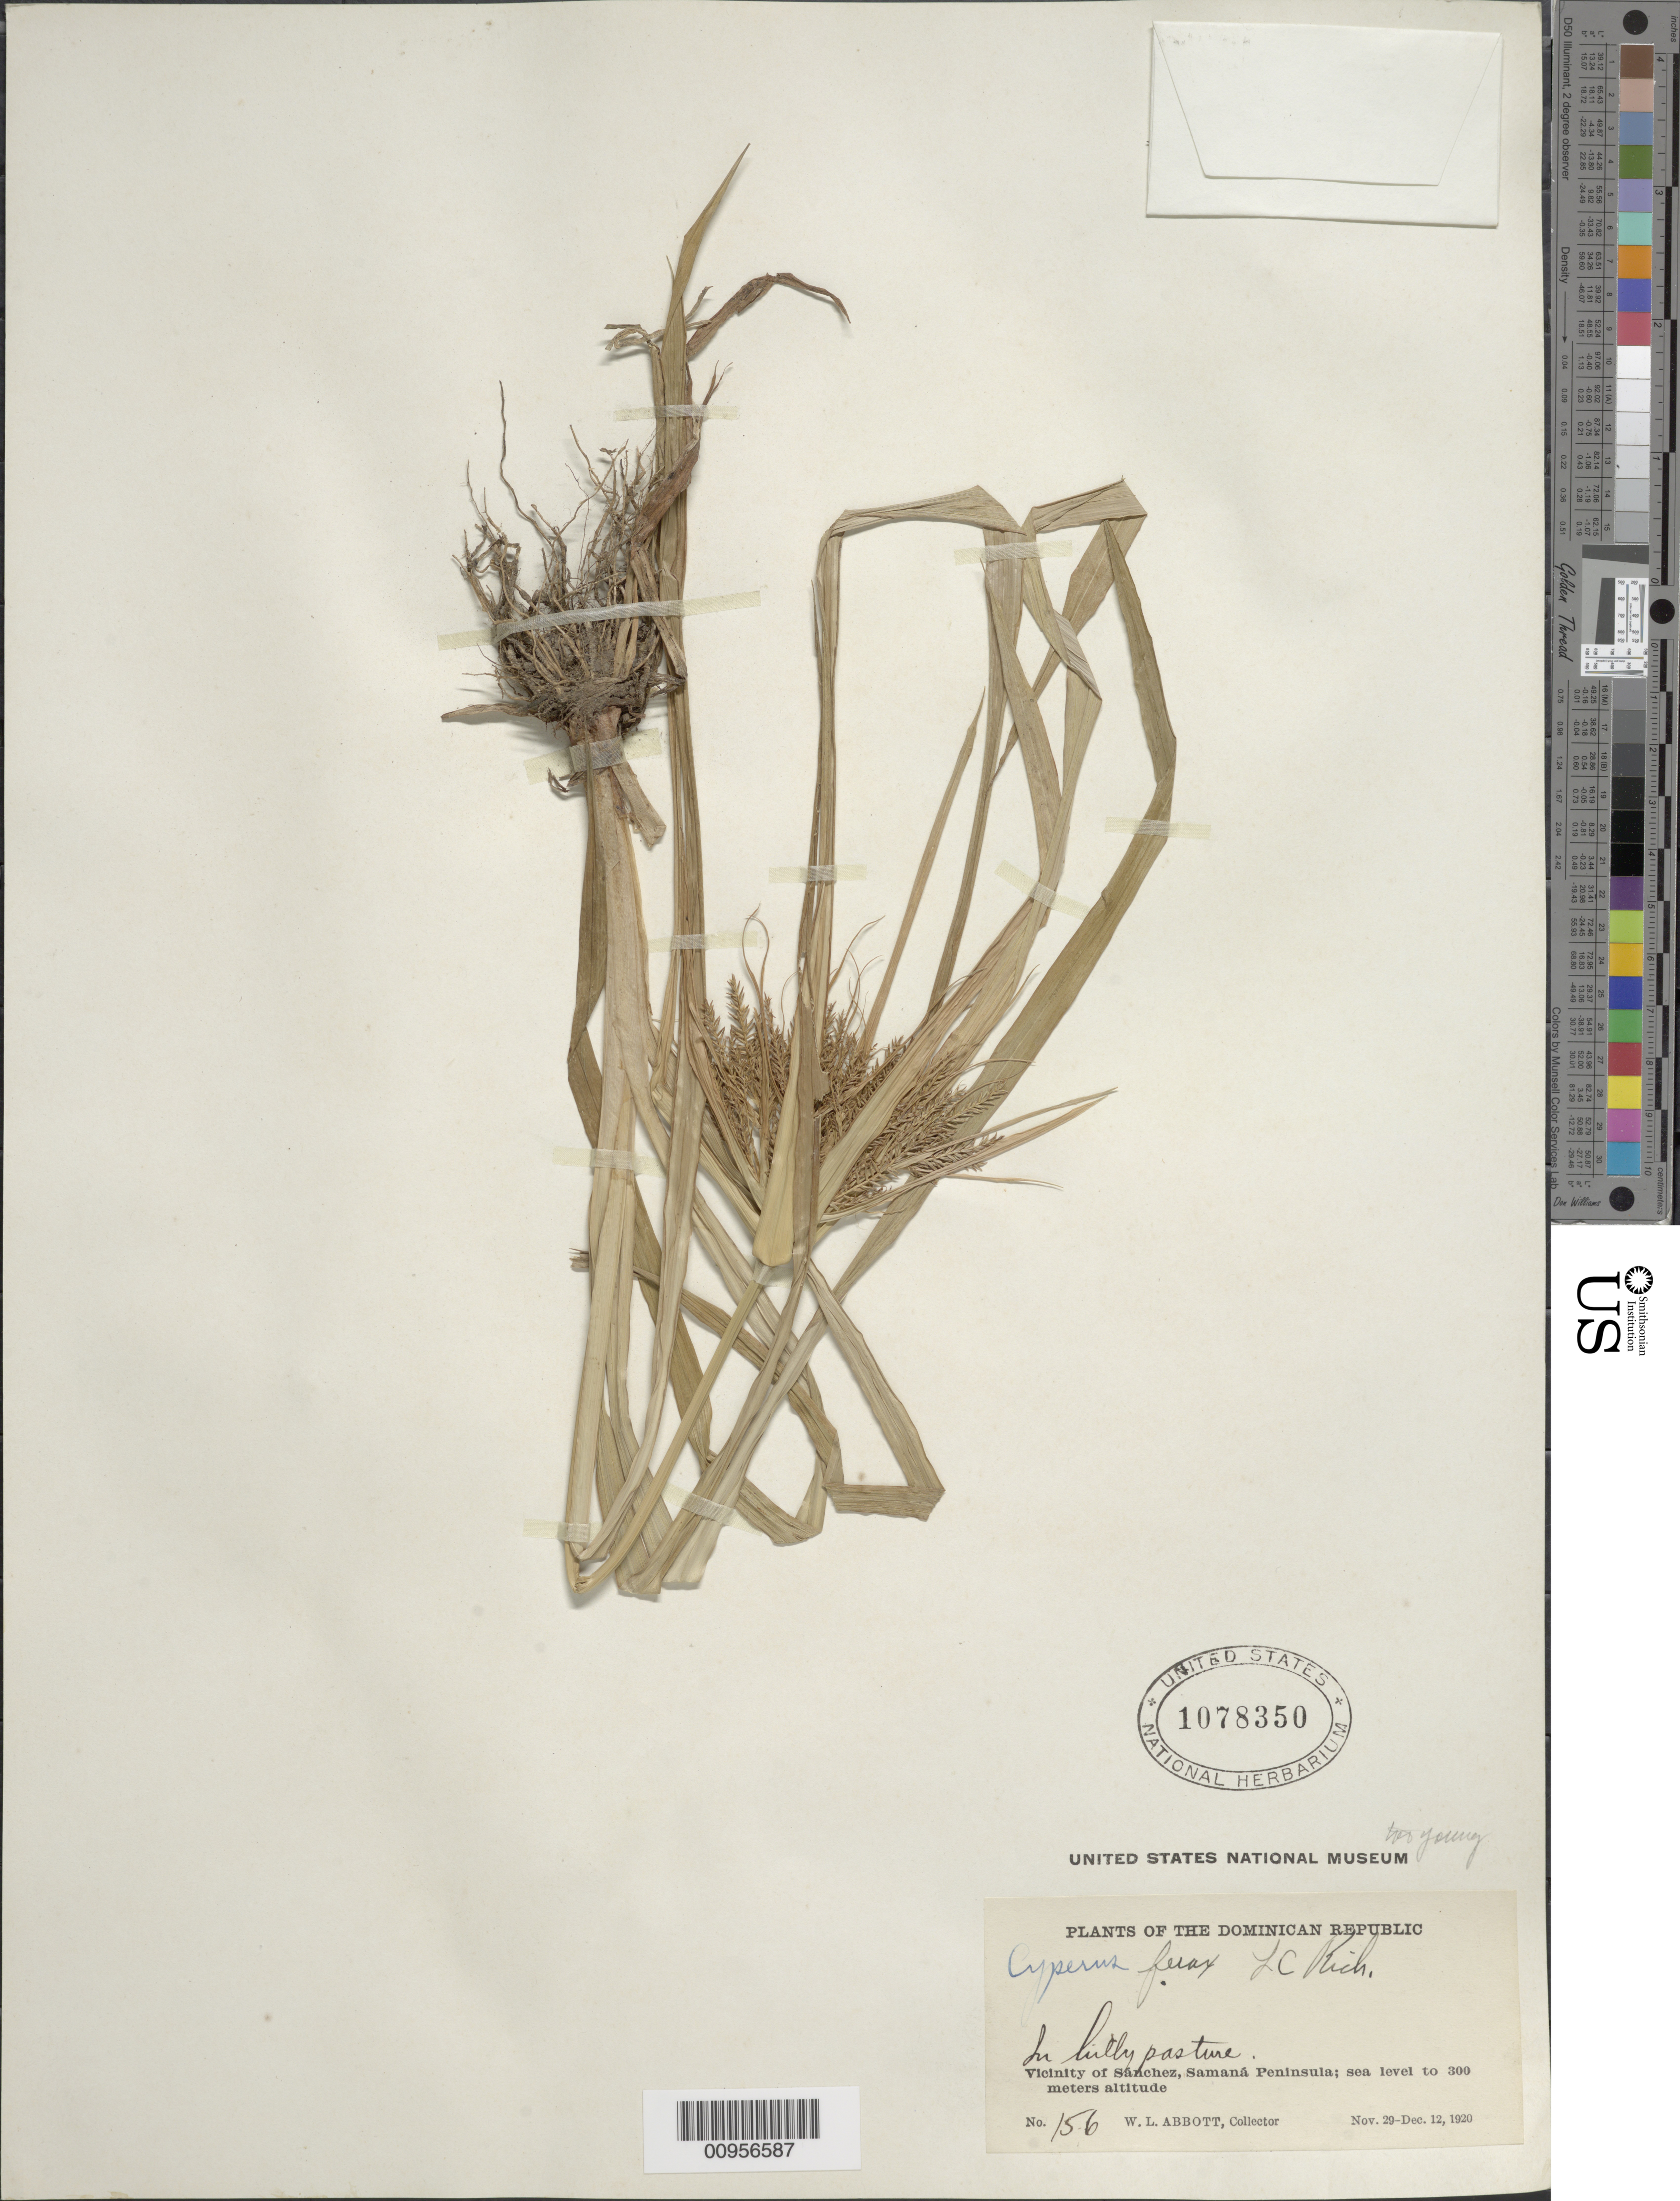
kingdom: Plantae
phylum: Tracheophyta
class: Liliopsida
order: Poales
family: Cyperaceae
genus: Cyperus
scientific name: Cyperus odoratus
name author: L.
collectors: W. L. Abbott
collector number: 156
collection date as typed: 29 Nov 1920 to 12 Dec 1920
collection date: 1920-11-29/1920-12-12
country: Dominican Republic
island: Hispaniola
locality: Vicinity of Sánchez, Samaná Peninsula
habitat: In hilly pasture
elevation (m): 0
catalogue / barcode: US 1078350